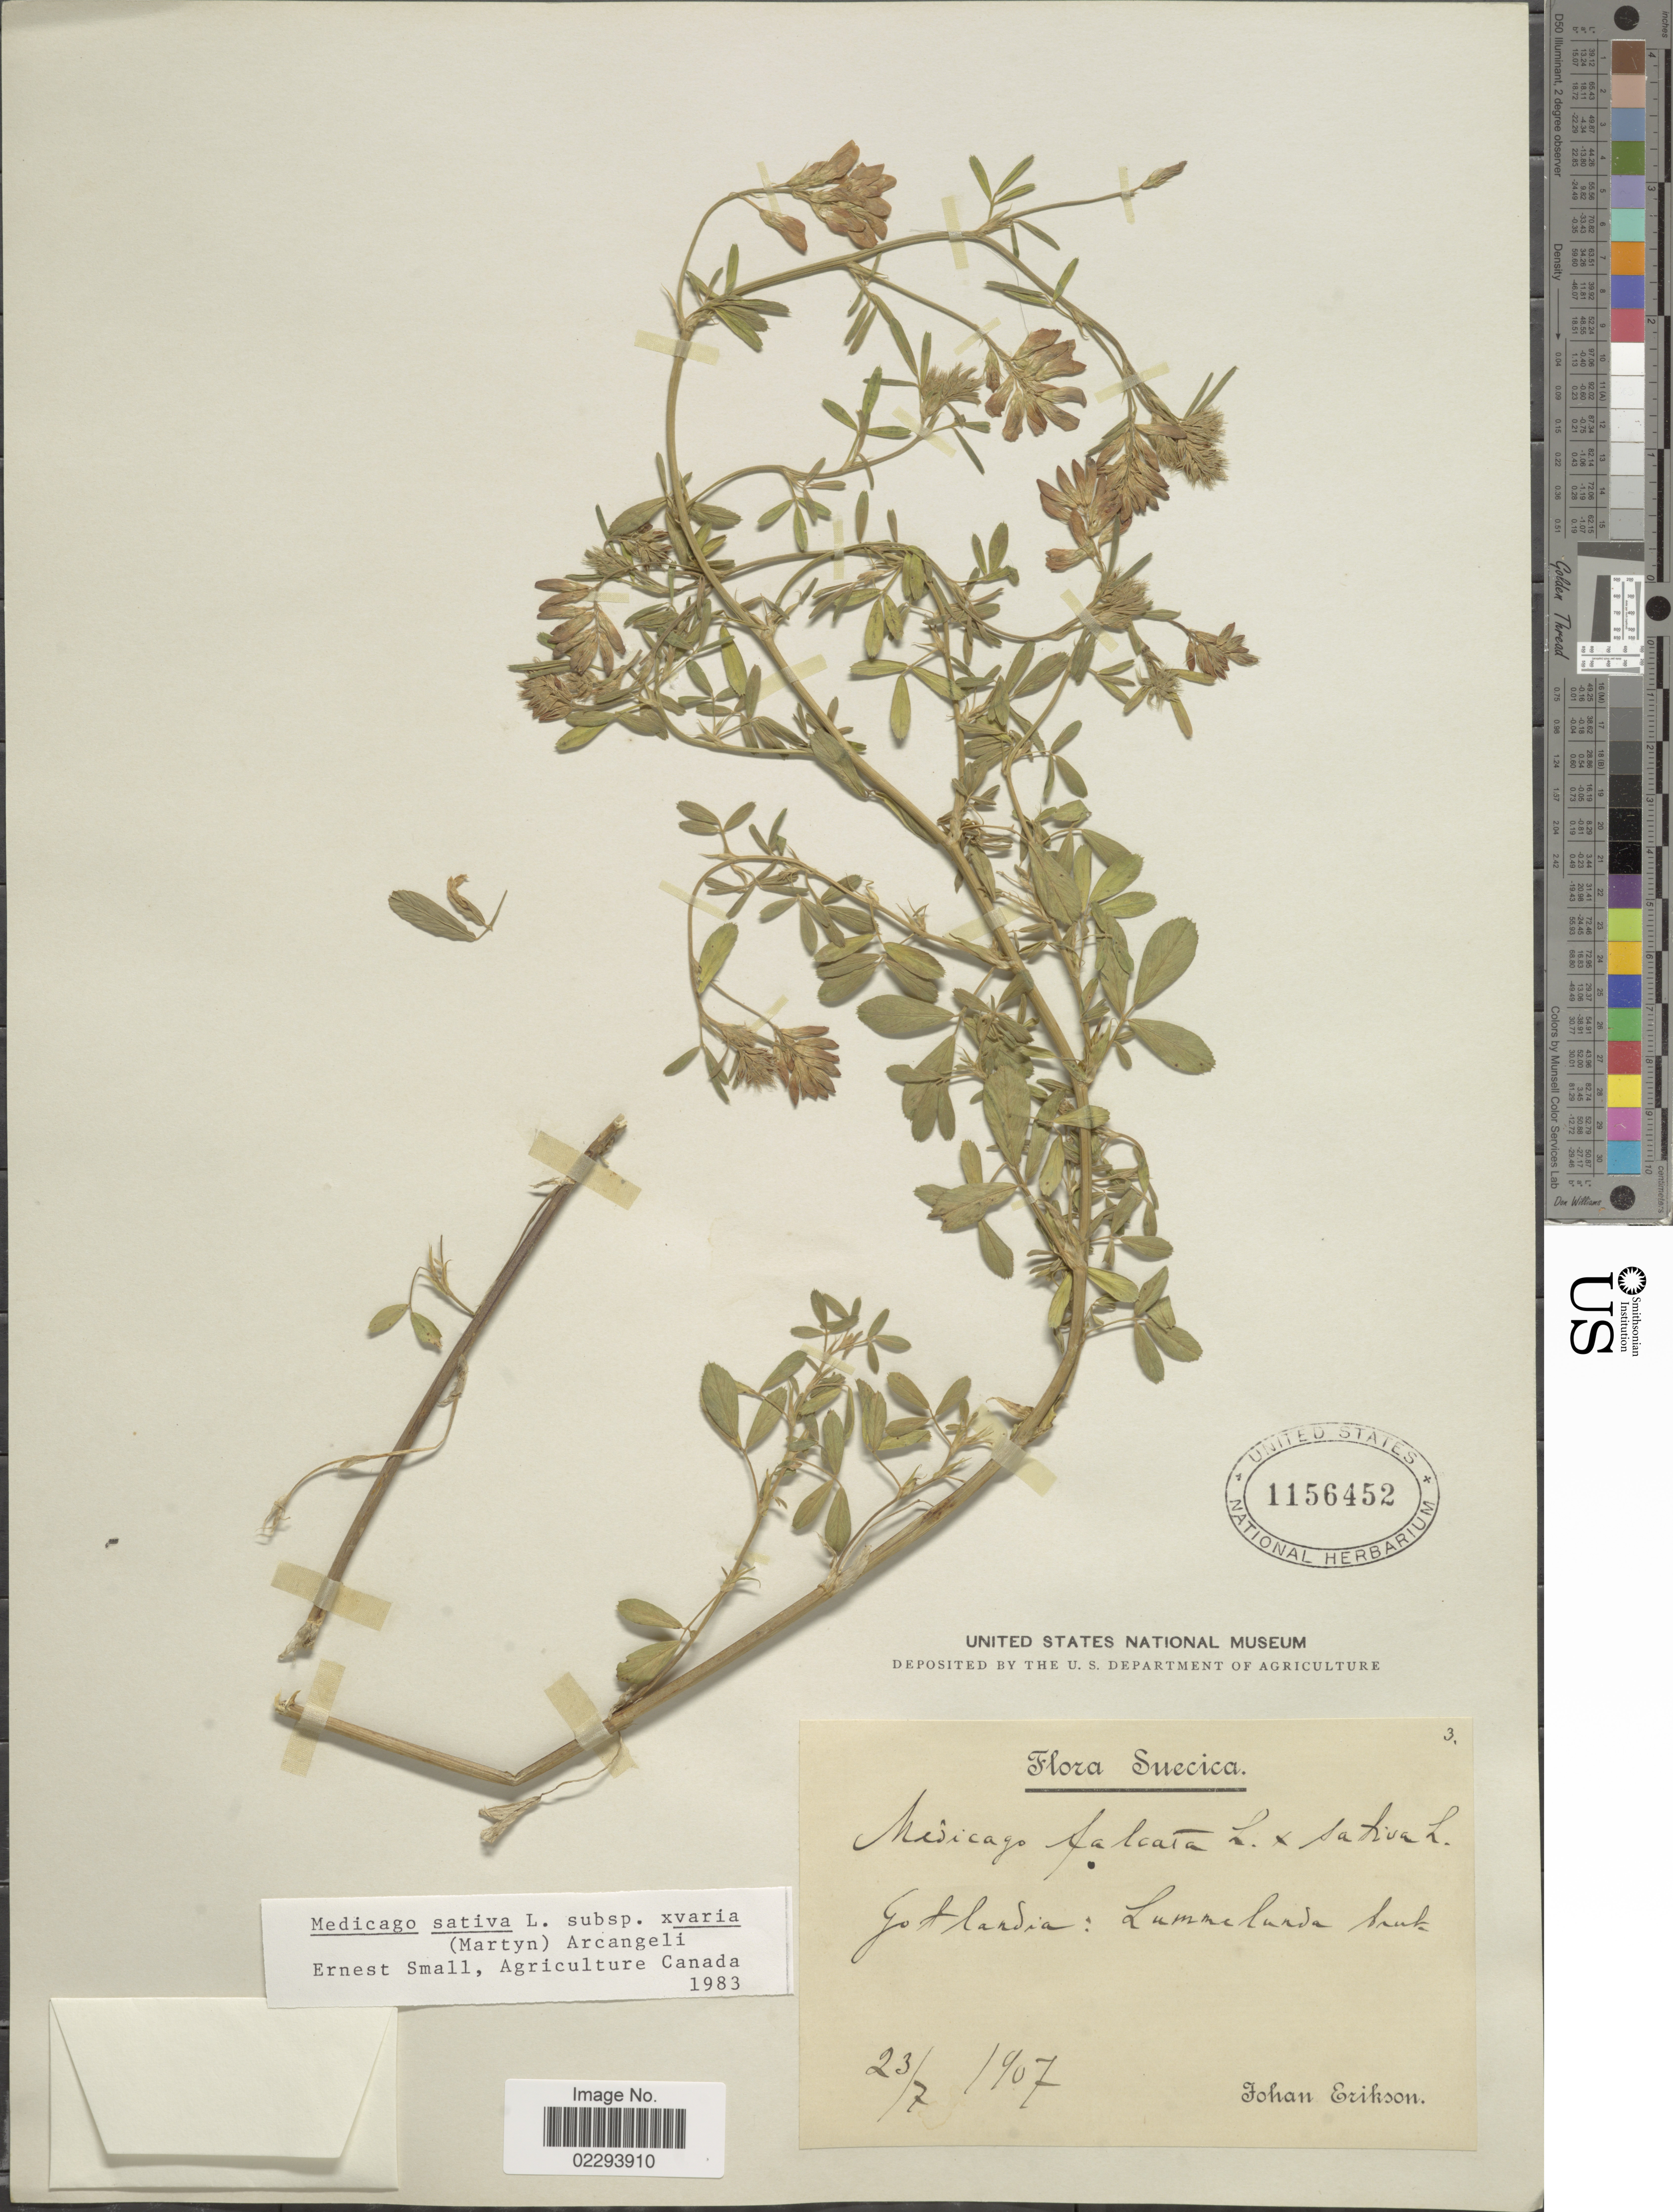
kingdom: Plantae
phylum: Tracheophyta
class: Magnoliopsida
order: Fabales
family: Fabaceae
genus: Medicago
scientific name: Medicago sativa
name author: L.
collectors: J. Erikson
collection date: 1907-07-23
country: Sweden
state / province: Gotland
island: Gotland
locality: Suecica, Gotlandia: Lummelunda bruk.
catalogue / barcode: US 1156452